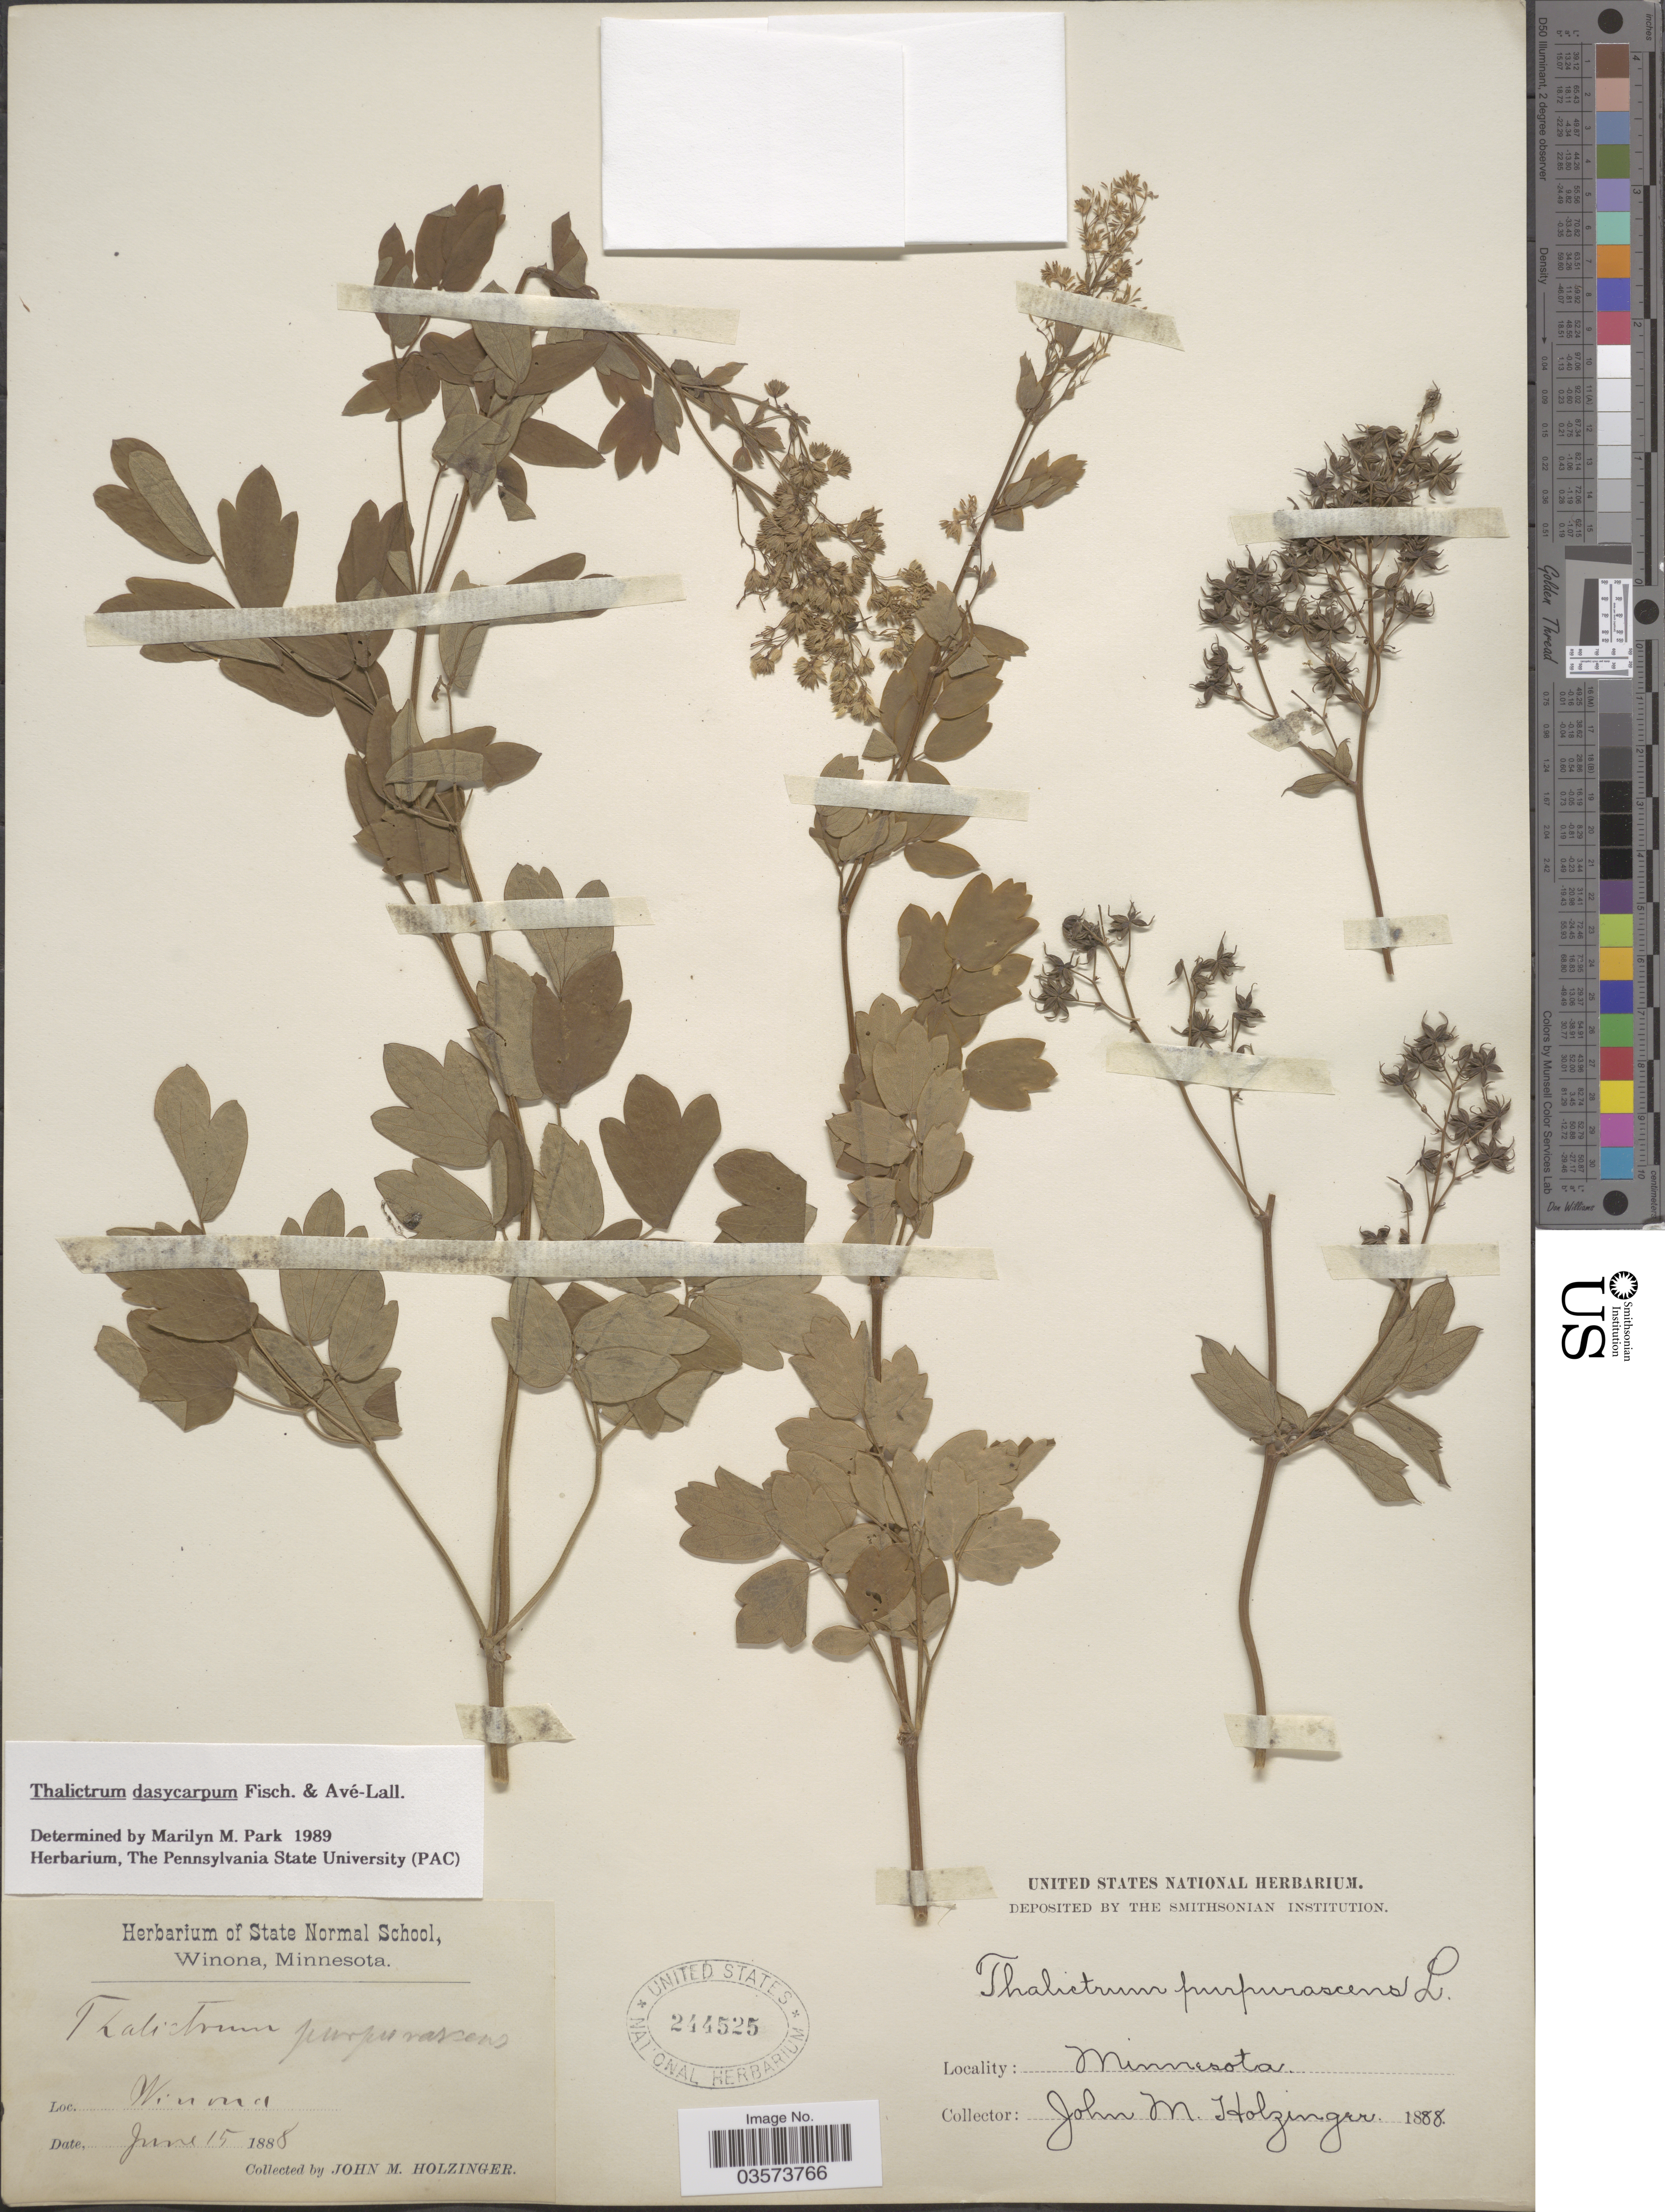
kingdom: Plantae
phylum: Tracheophyta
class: Magnoliopsida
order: Ranunculales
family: Ranunculaceae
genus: Thalictrum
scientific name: Thalictrum dasycarpum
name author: Fisch. & Avé-Lall.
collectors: J. M. Holzinger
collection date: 1888-06-15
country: United States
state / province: Minnesota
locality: Winona.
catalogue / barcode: US 244525